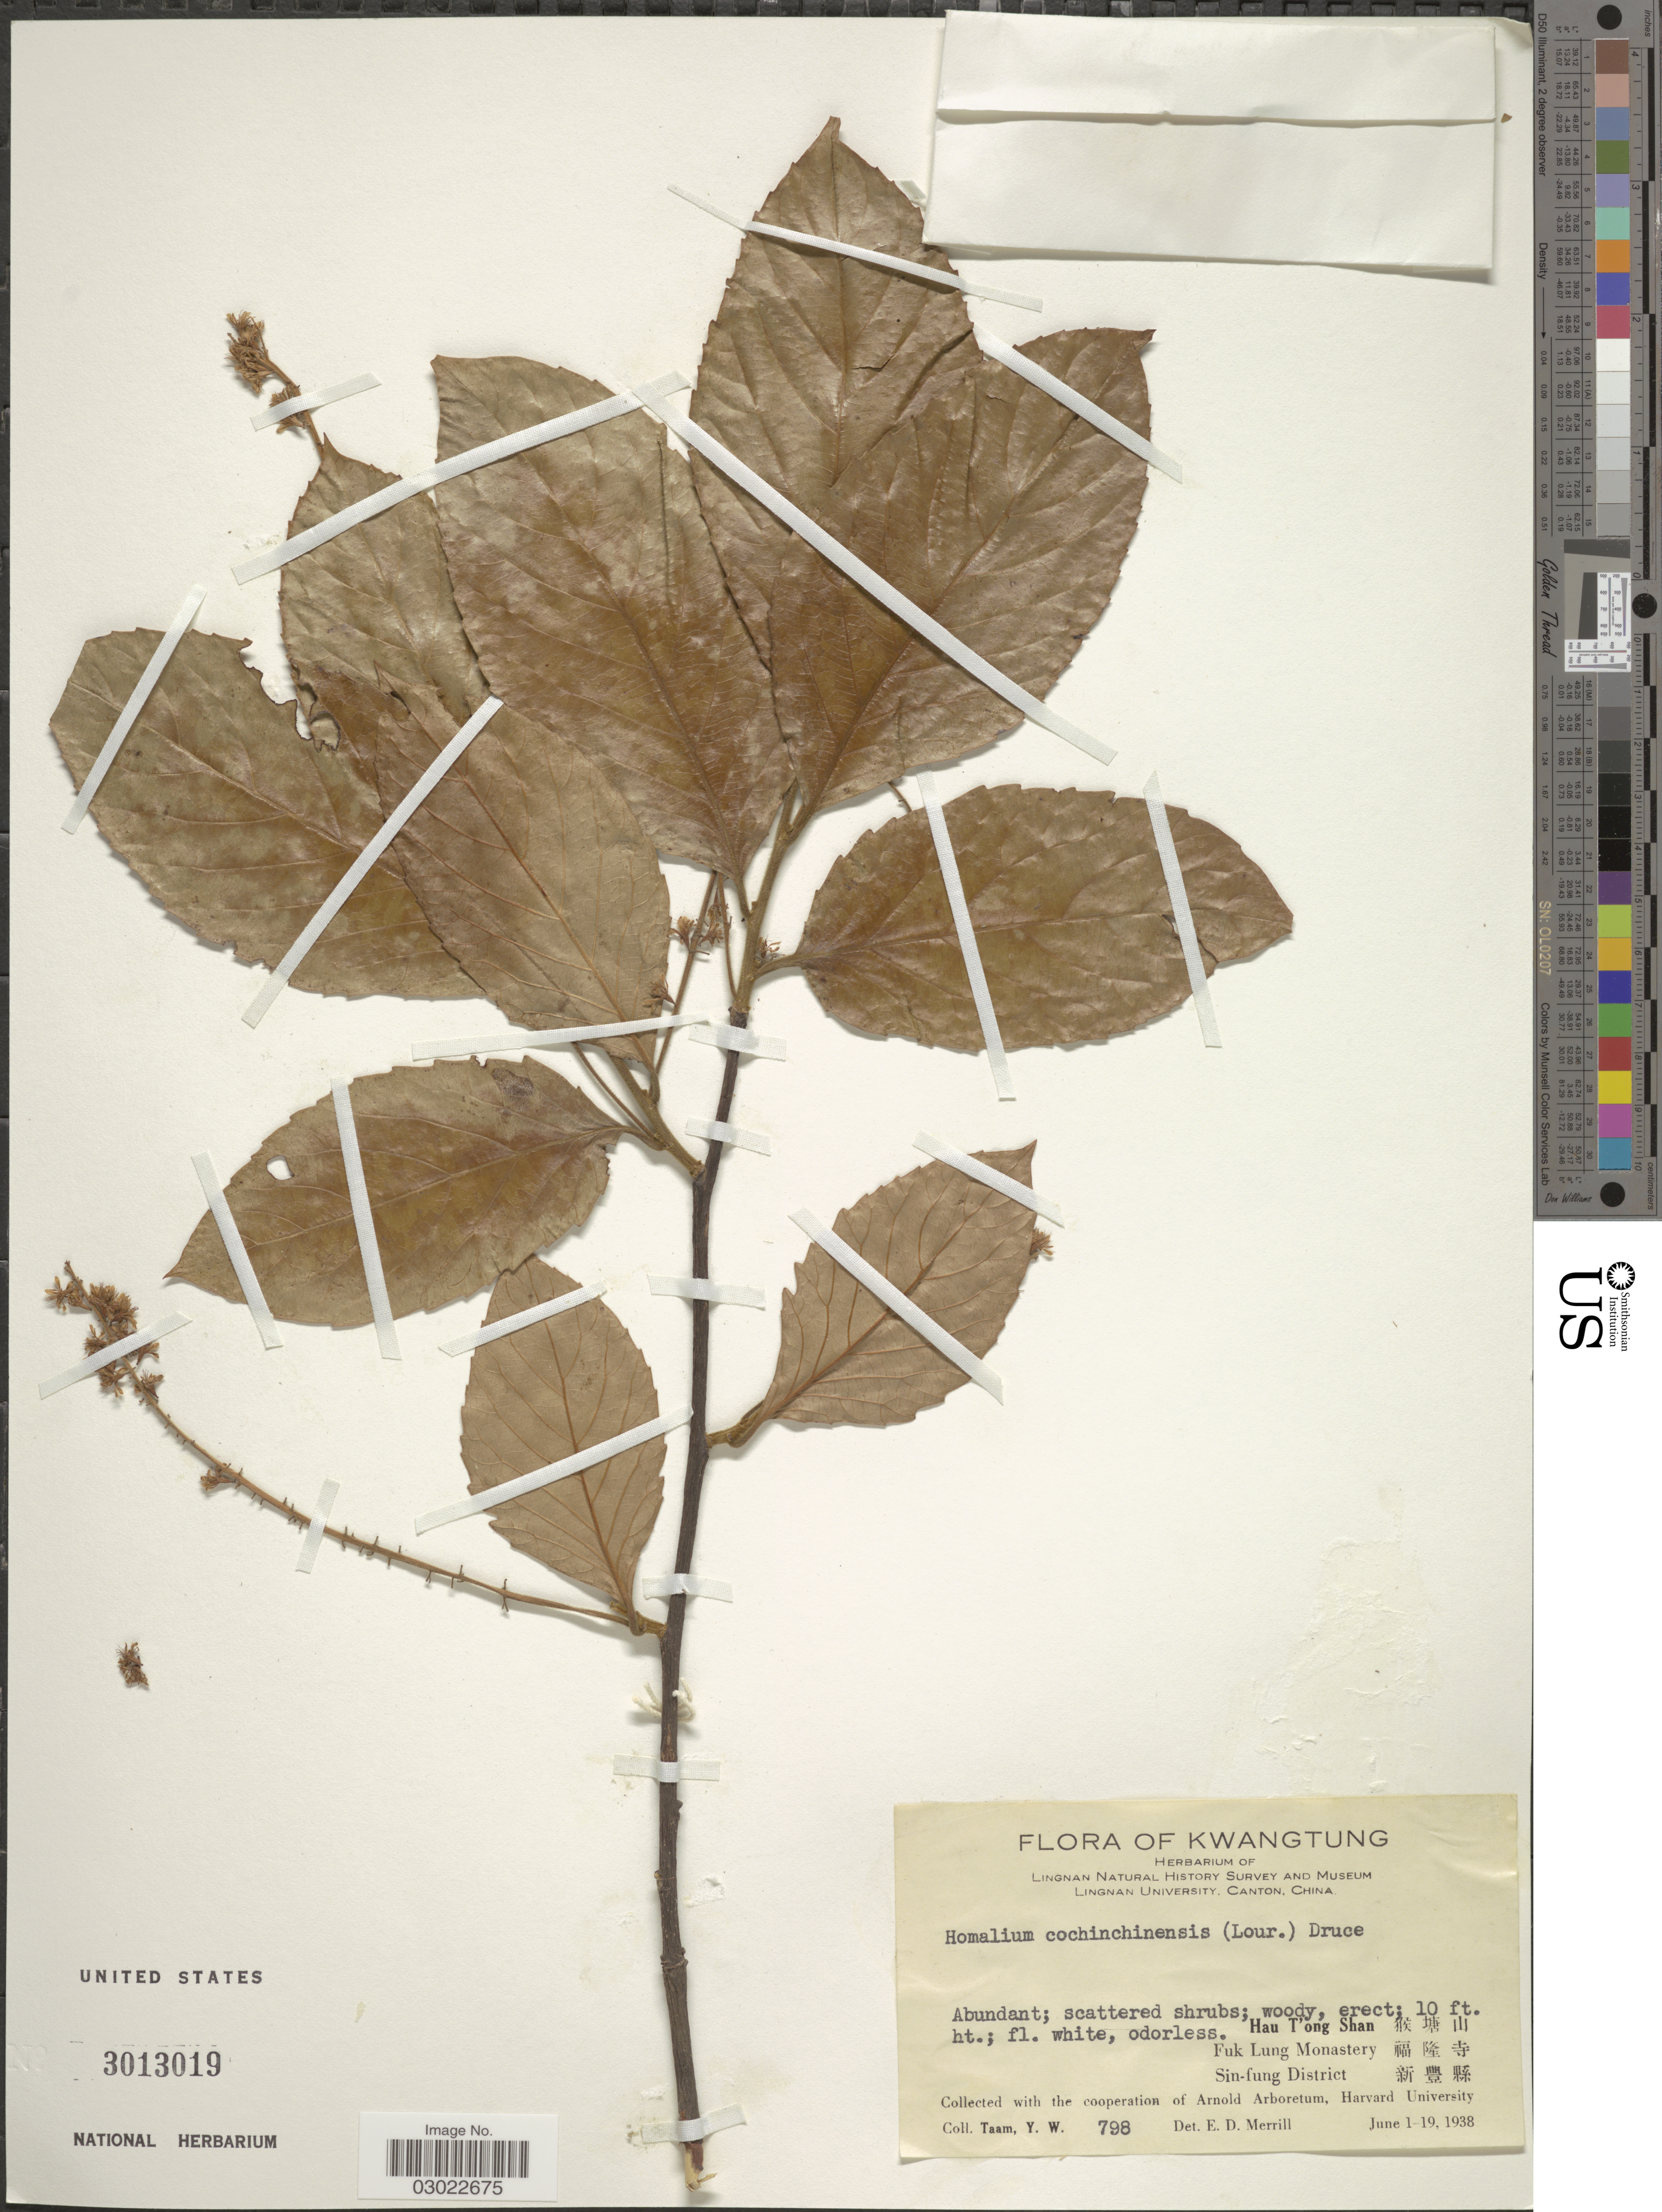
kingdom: Plantae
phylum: Tracheophyta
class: Magnoliopsida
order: Malpighiales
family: Salicaceae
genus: Homalium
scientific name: Homalium cochinchinensis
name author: (Lour.) Druce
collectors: Y. W. Taam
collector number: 798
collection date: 1938-06-01/1938-06-19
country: China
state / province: Guangdong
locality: Kwangtung, Hua T'ong Shan, Fuk Lung Monastery, Sin-fung District.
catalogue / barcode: US 3013019